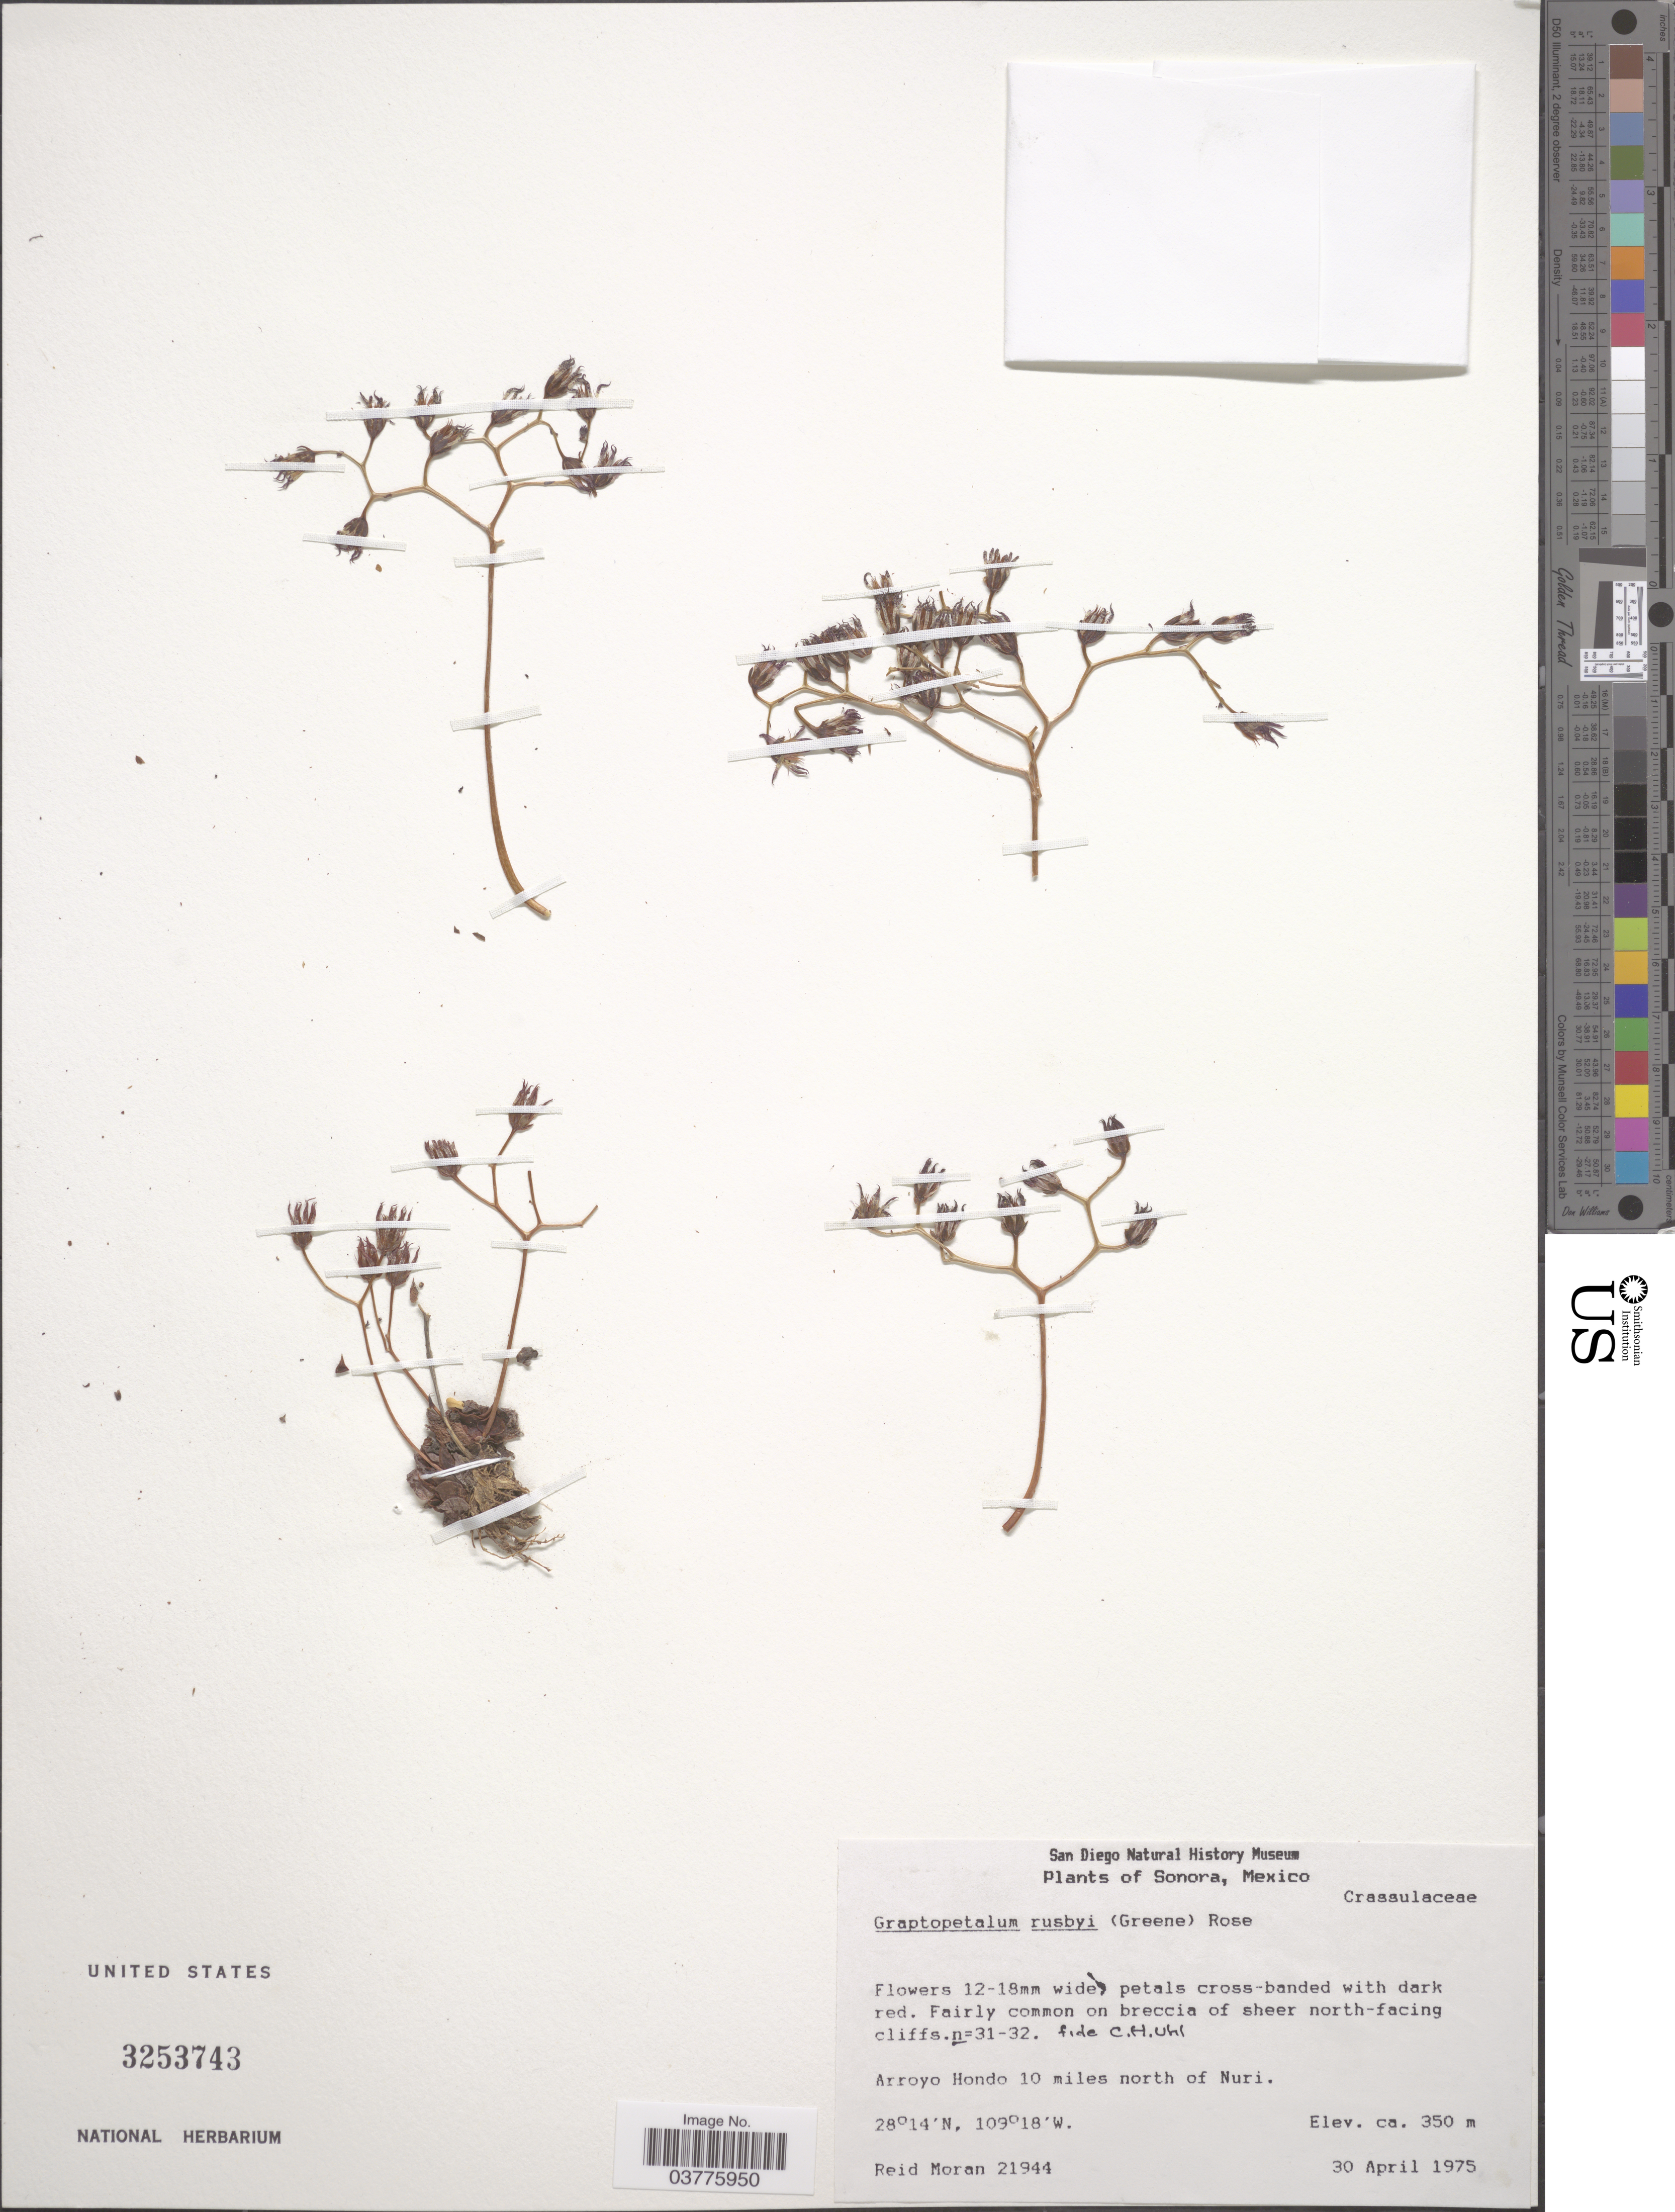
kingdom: Plantae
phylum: Tracheophyta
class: Magnoliopsida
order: Saxifragales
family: Crassulaceae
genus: Graptopetalum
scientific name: Graptopetalum rusbyi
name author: (Greene) Rose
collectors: R. Moran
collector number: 21944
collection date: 1975-04-30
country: Mexico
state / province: Sonora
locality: Arroyo Hondo 10 miles north of Nuri.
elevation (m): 350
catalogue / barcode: US 3253743